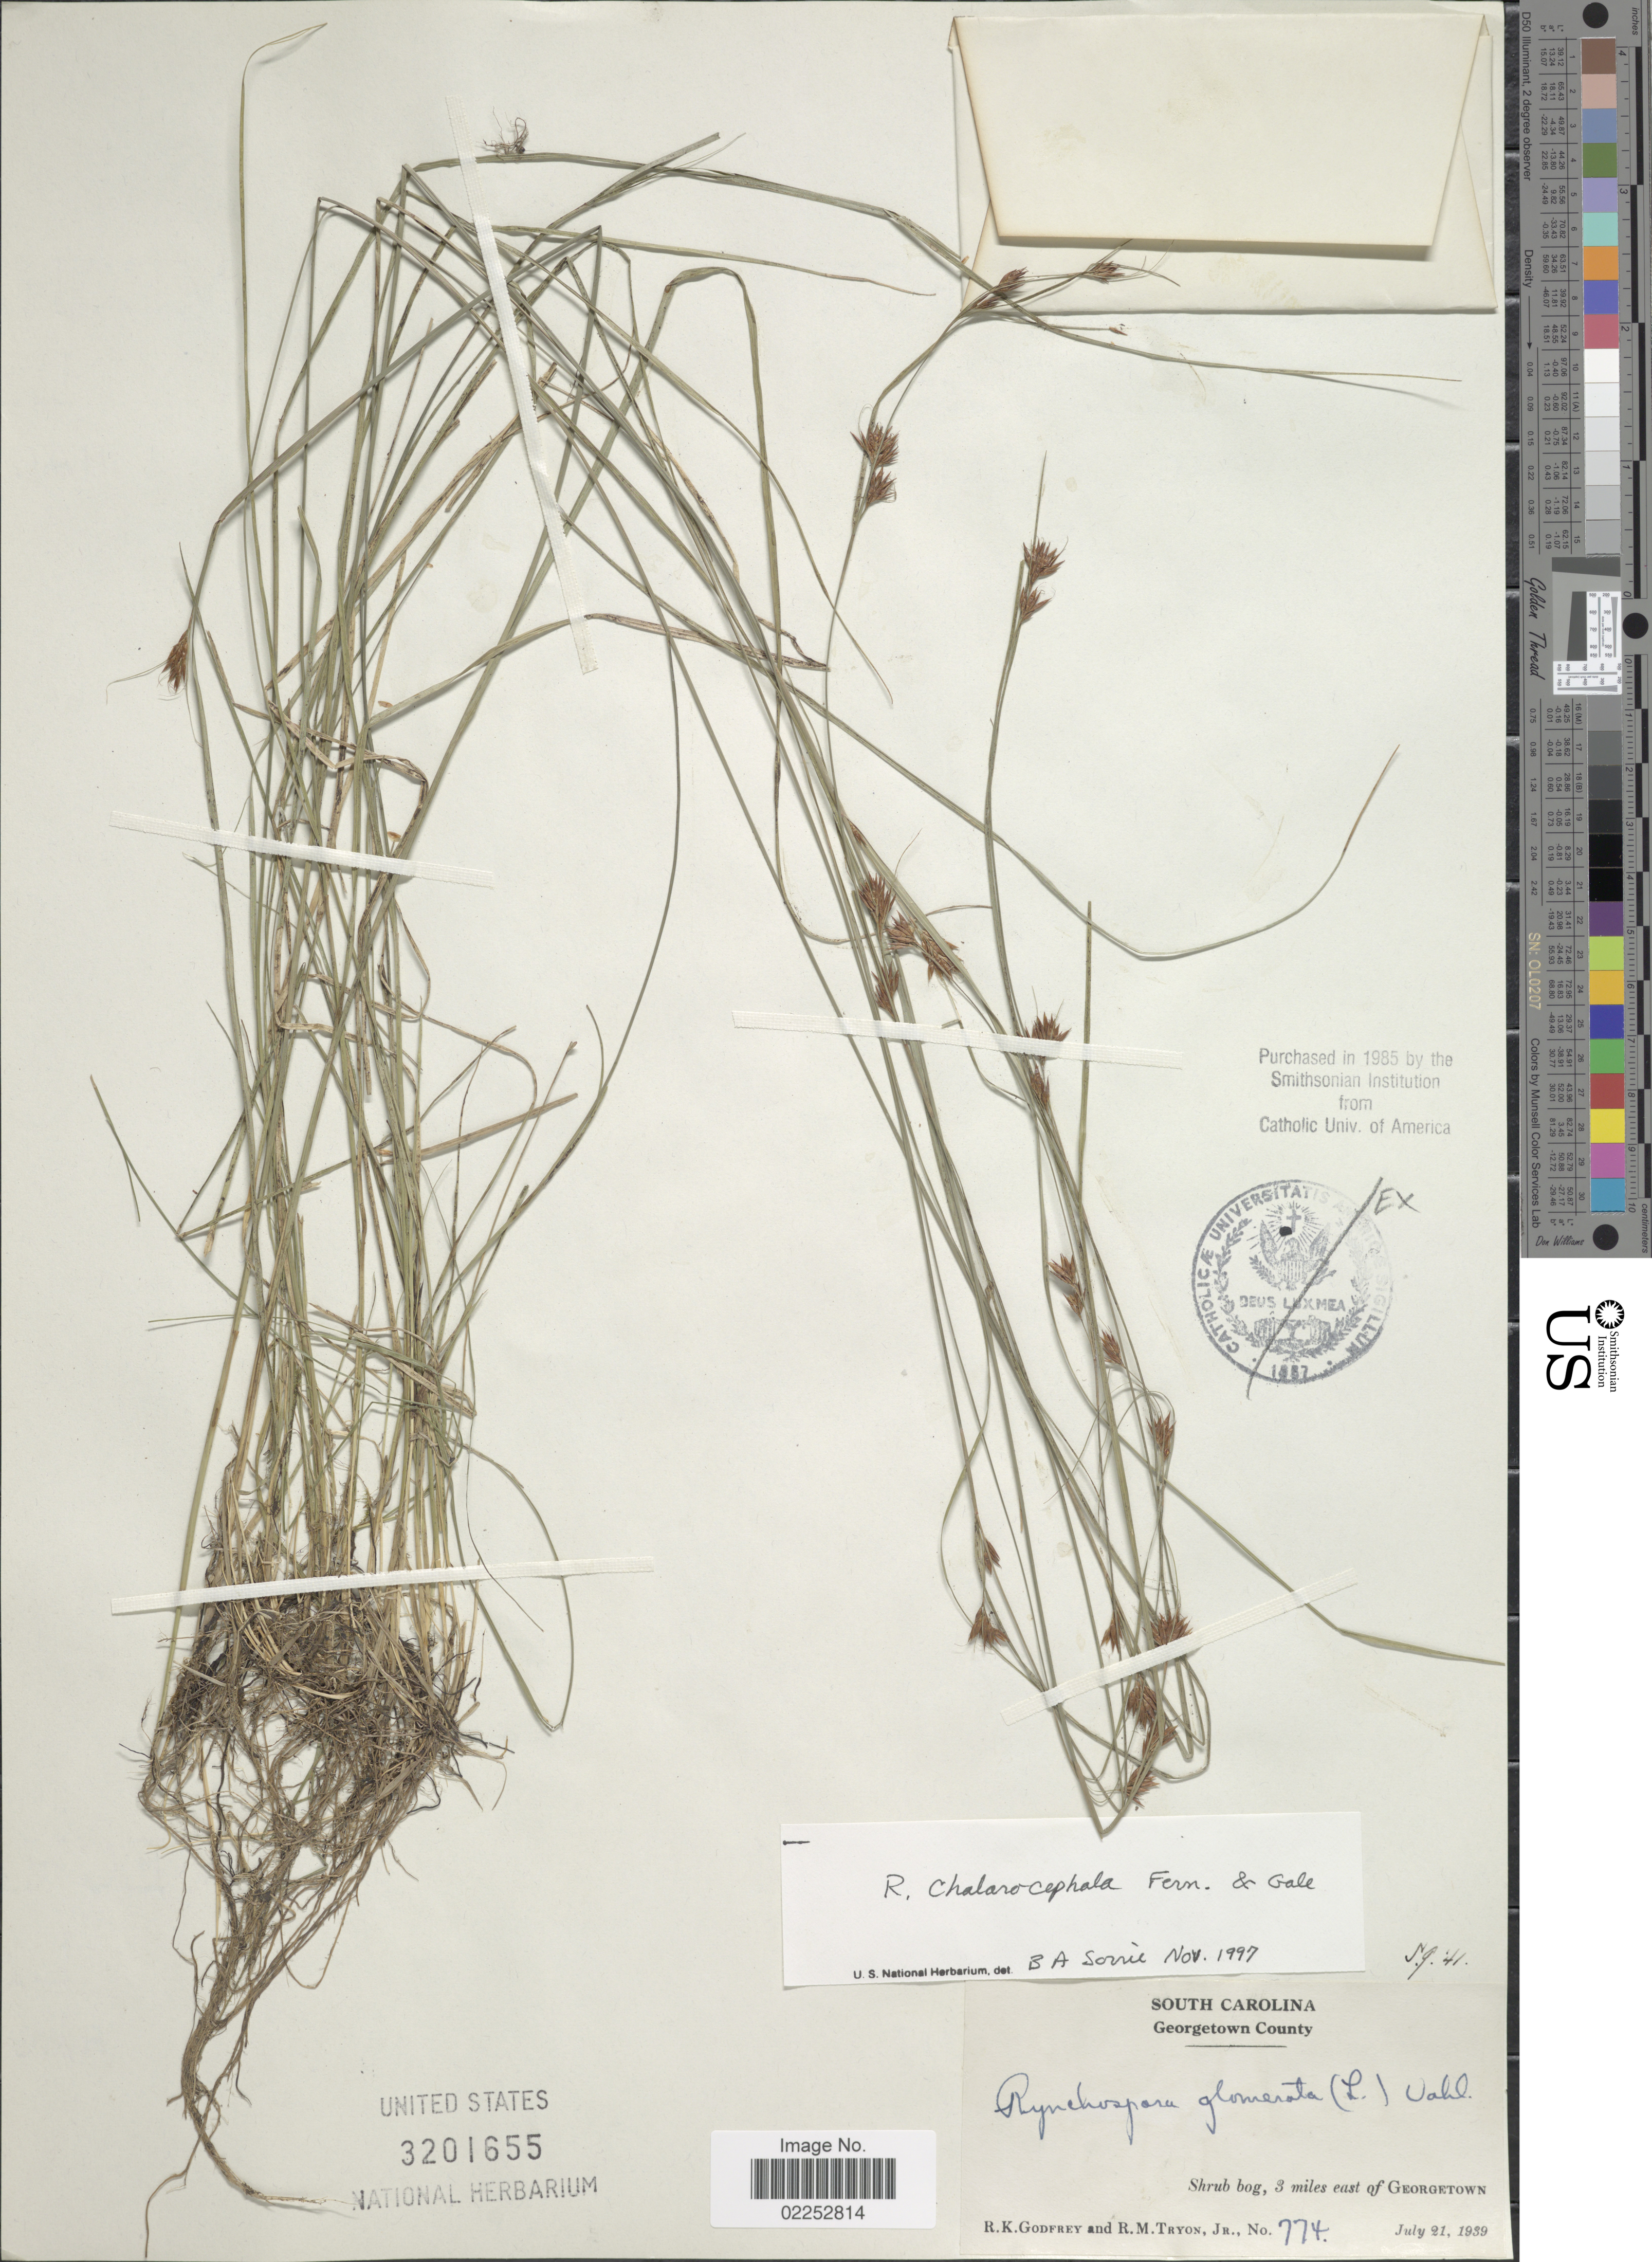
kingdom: Plantae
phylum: Tracheophyta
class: Liliopsida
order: Poales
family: Cyperaceae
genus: Rhynchospora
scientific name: Rhynchospora chalarocephala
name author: Fernald & Gale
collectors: R. K. Godfrey & R. M. Tryon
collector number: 774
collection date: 1939-07-21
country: United States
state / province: South Carolina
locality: Georgetown County. 3 miles east of Georgetown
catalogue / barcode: US 3201655